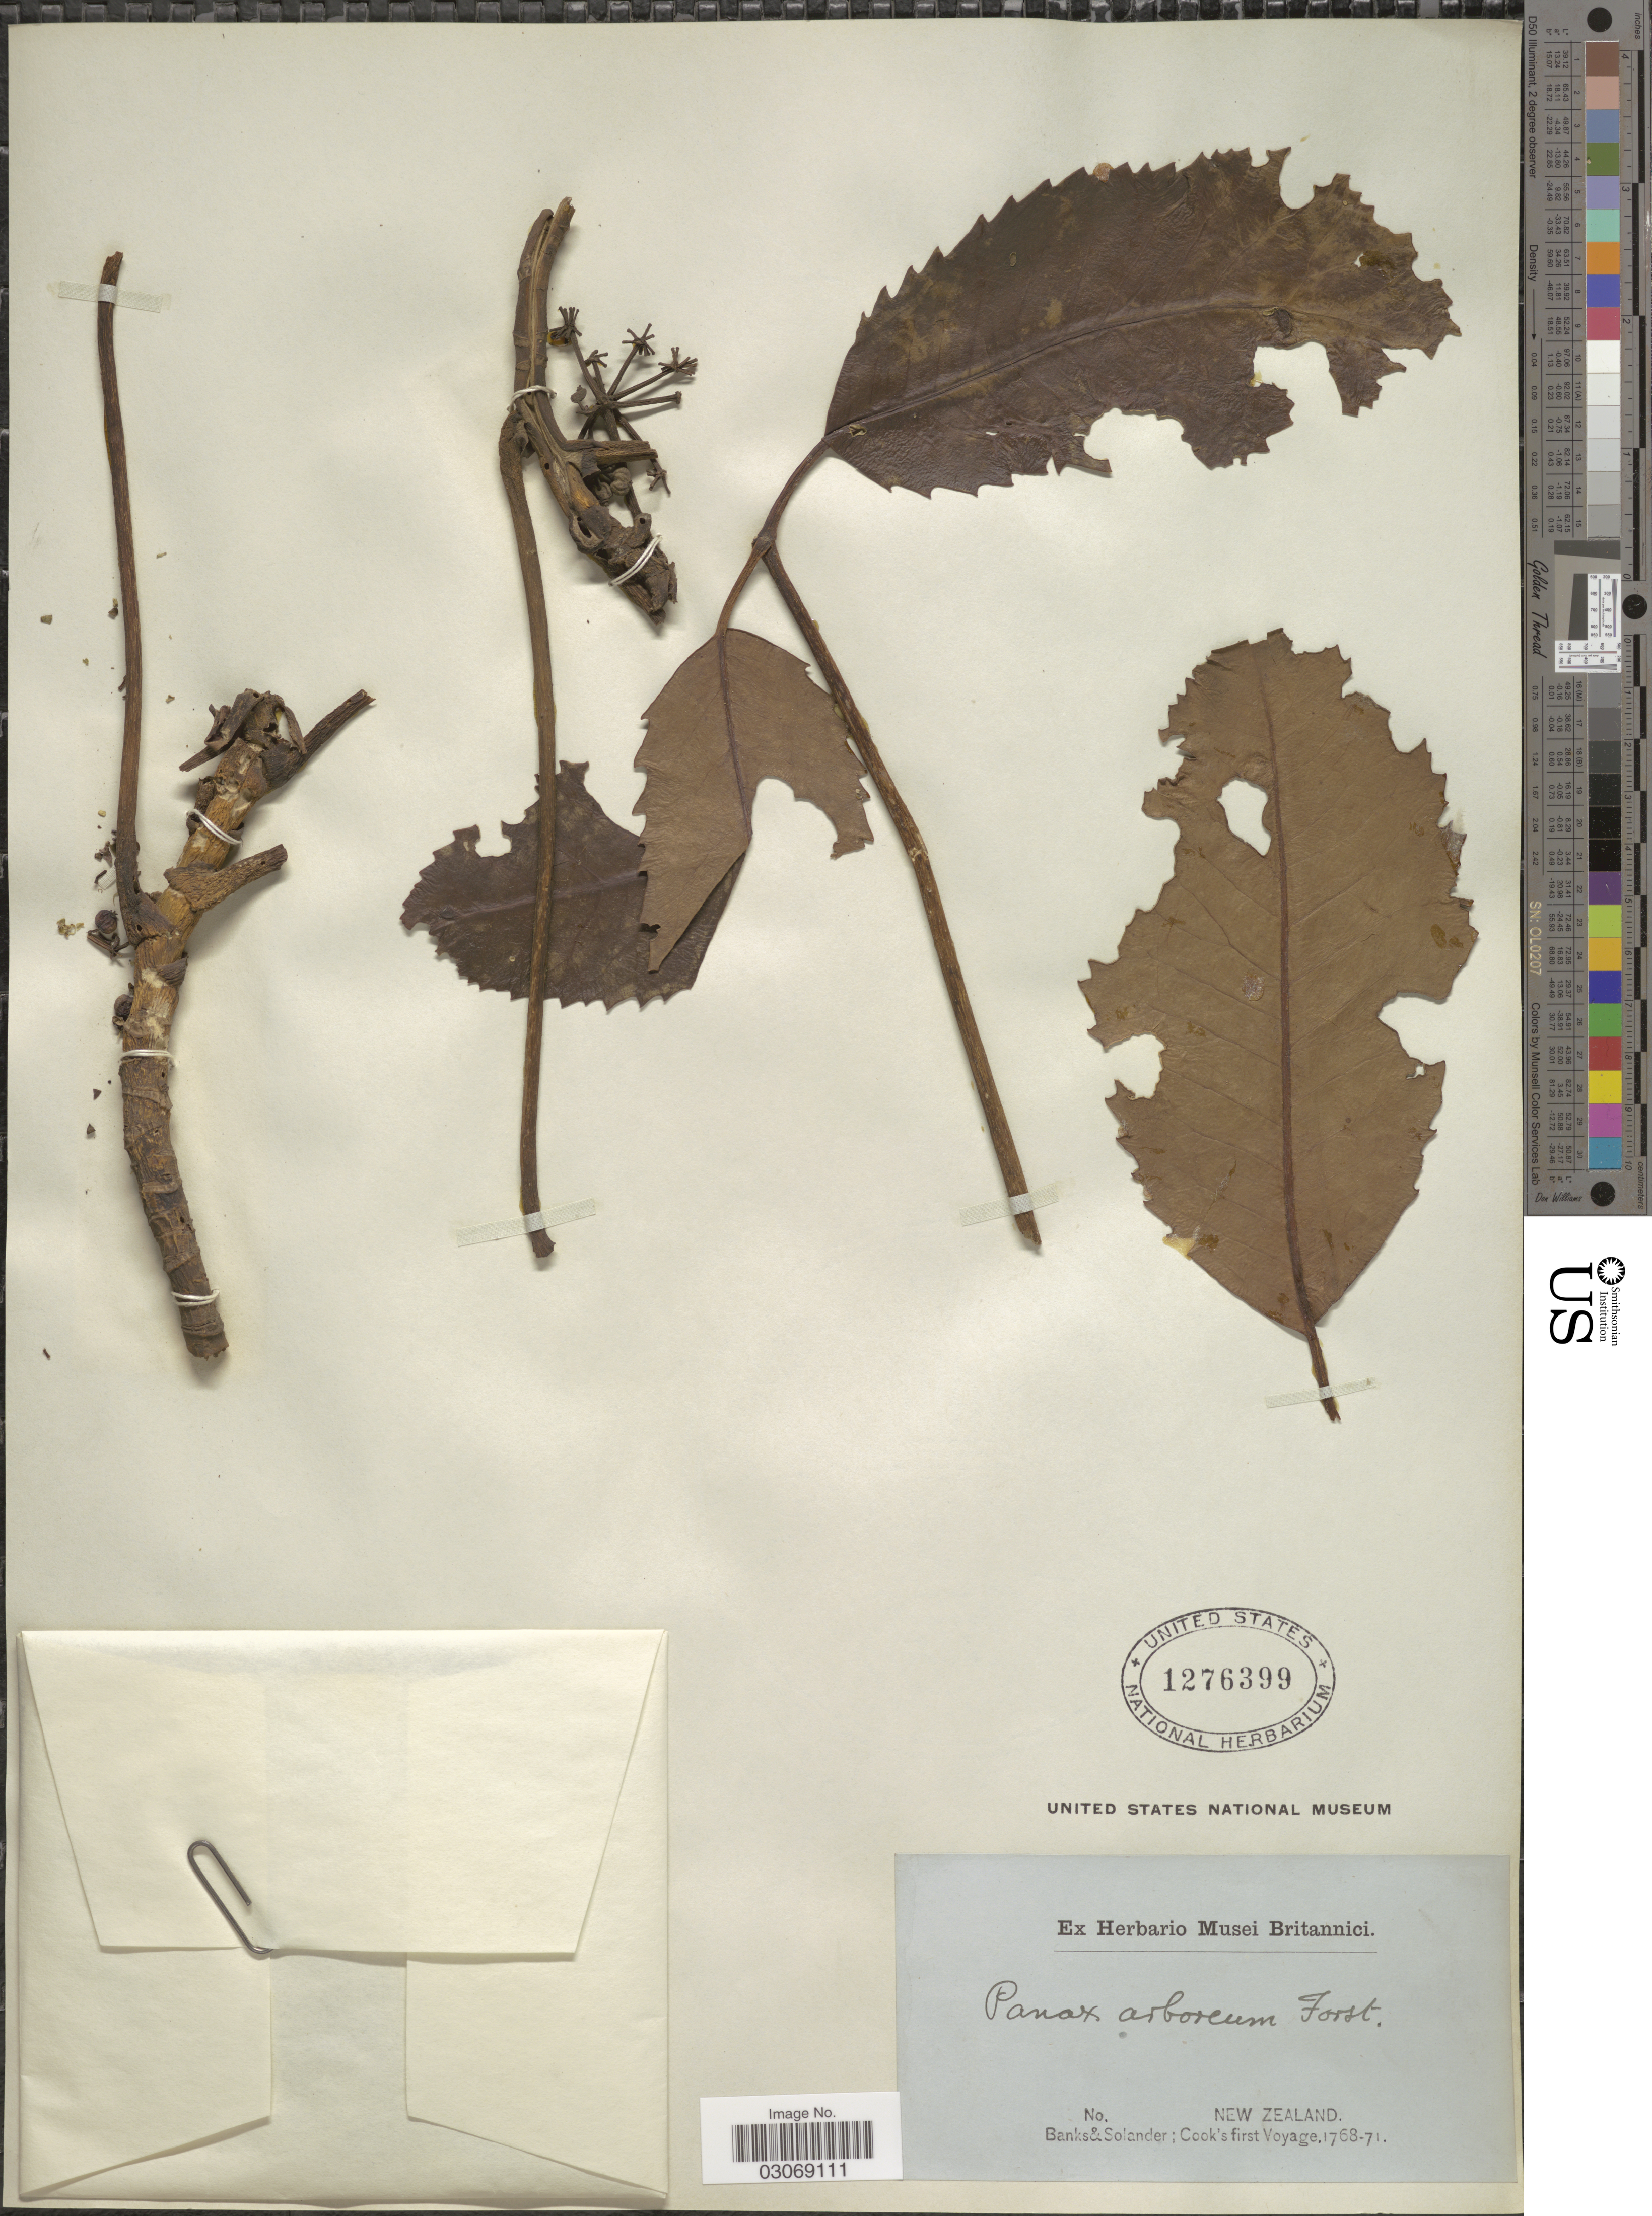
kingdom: Plantae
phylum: Tracheophyta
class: Magnoliopsida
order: Apiales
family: Araliaceae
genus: Nothopanax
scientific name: Nothopanax arboreus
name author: (L. f.) Seem.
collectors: -- Banks, -- Solander & Cook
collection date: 1768/1771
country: New Zealand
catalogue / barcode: US 1276399